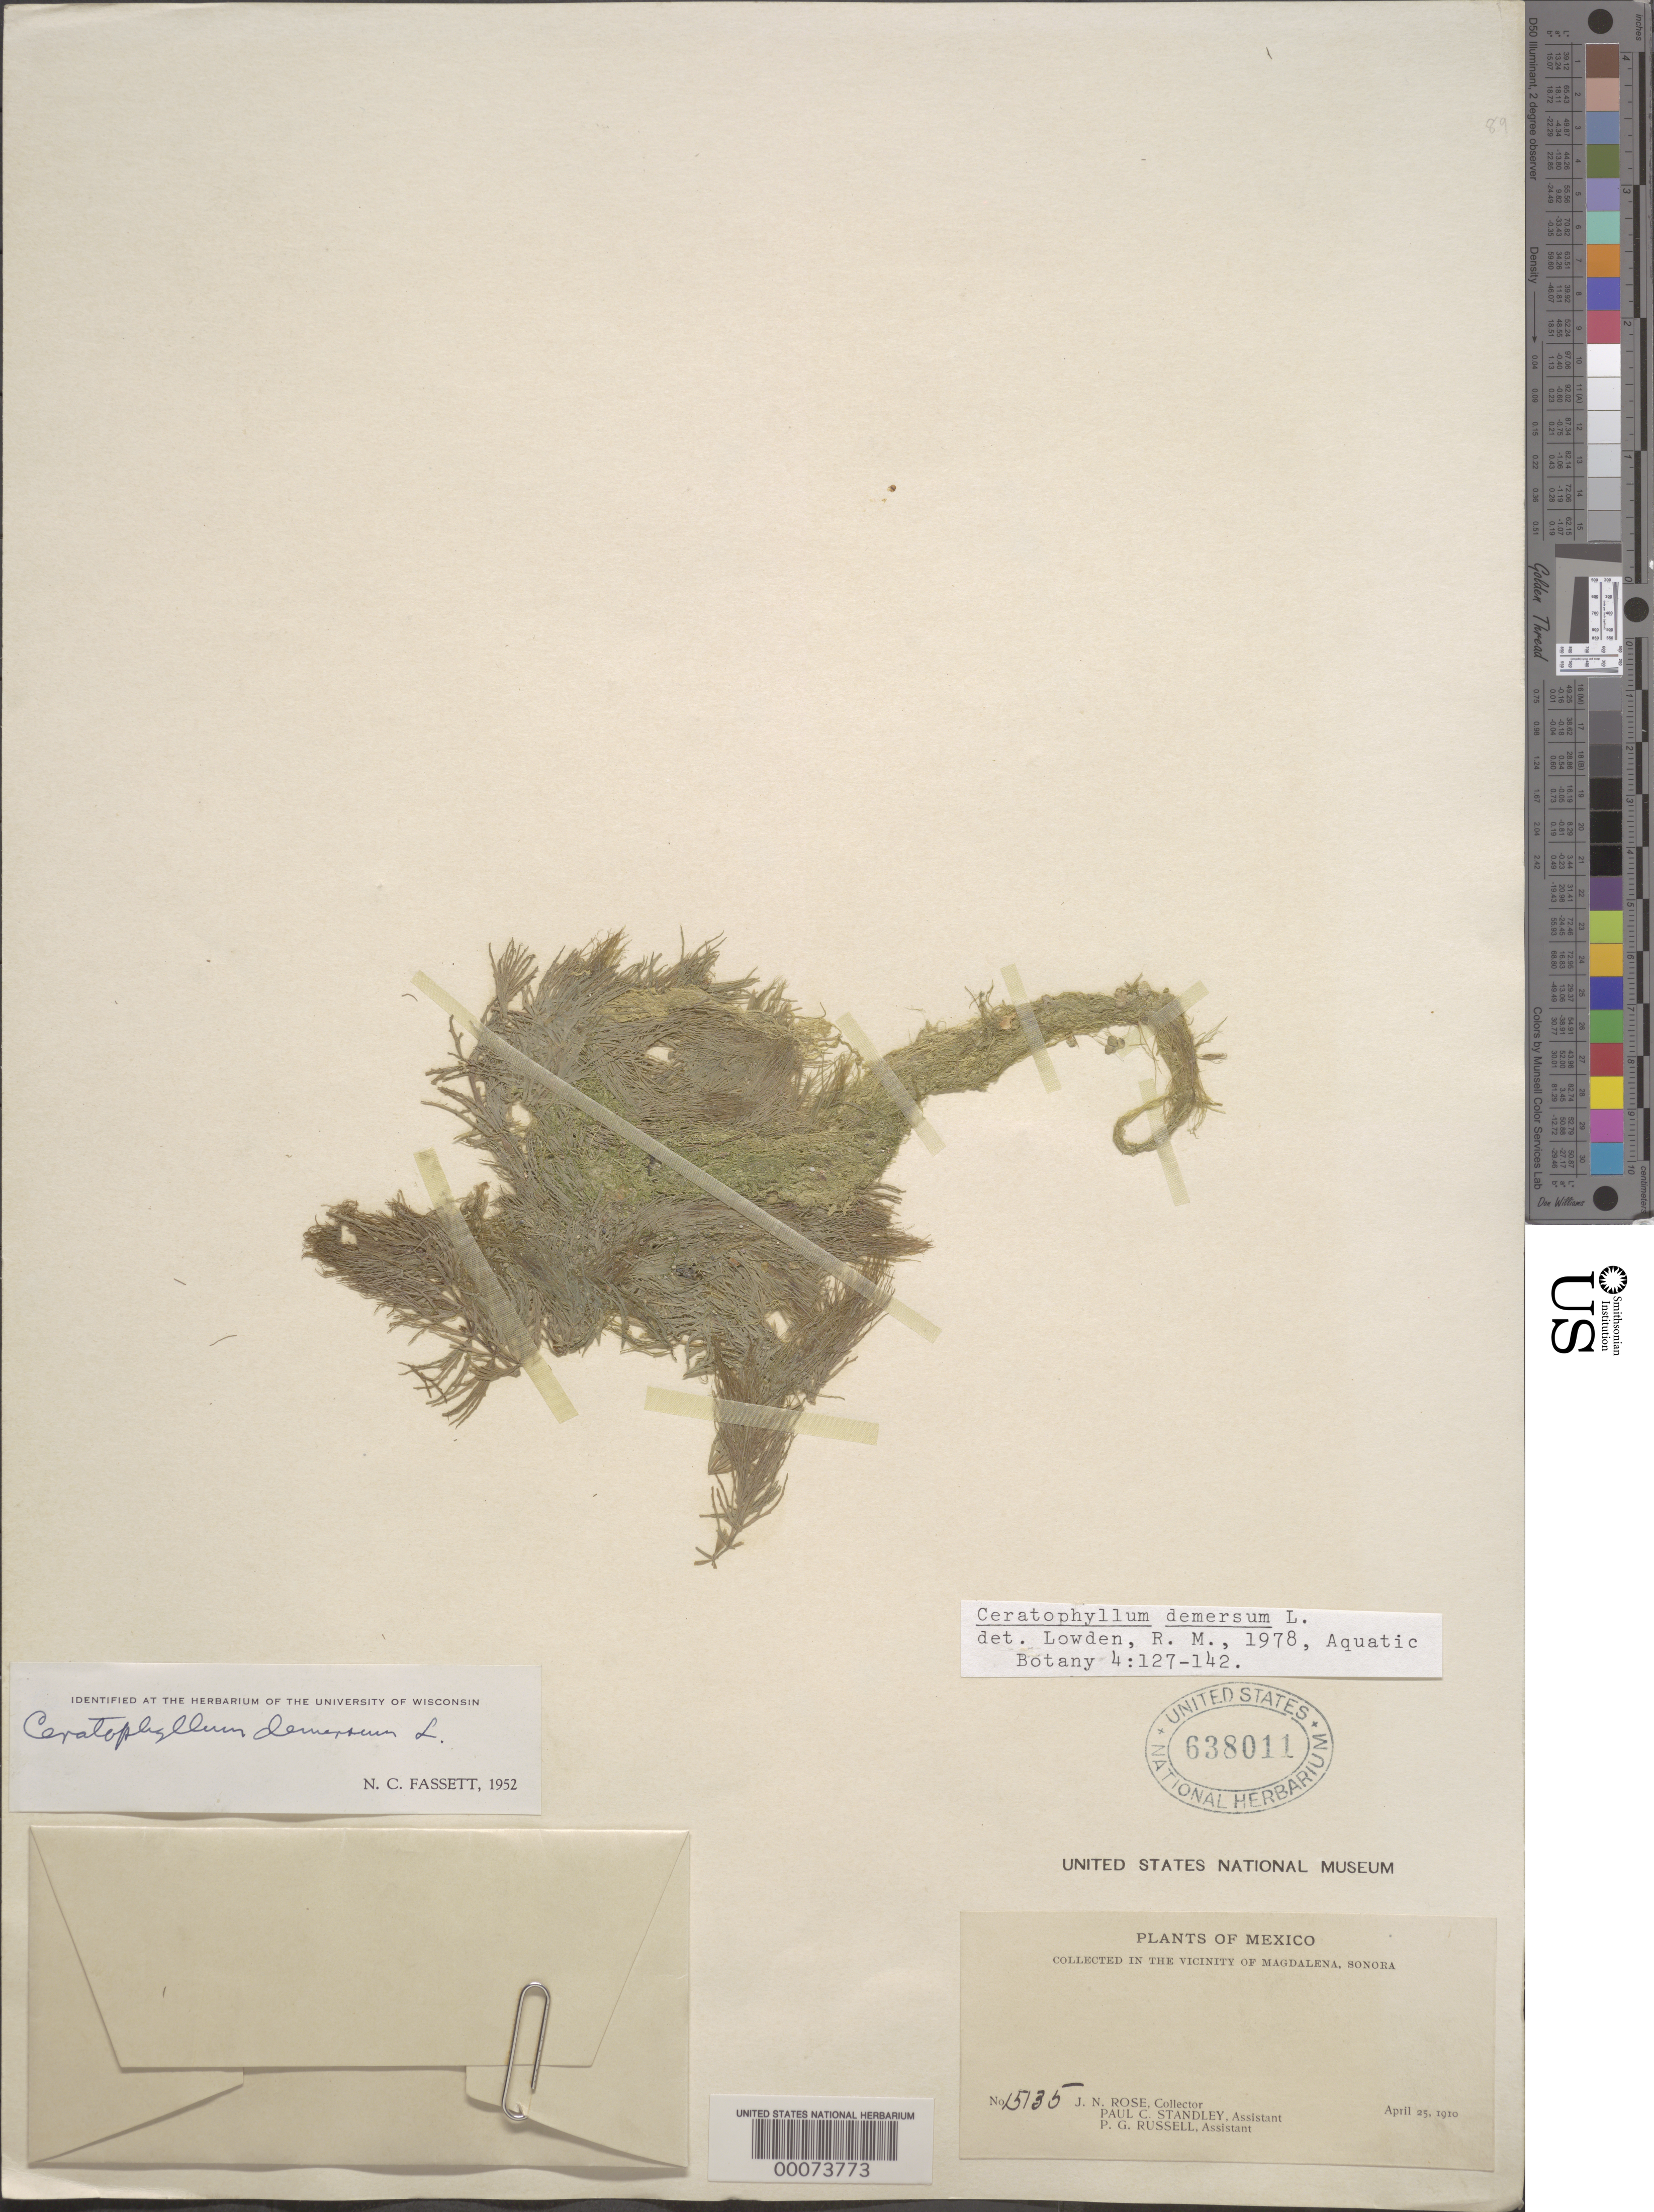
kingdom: Plantae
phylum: Tracheophyta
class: Magnoliopsida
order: Ceratophyllales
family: Ceratophyllaceae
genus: Ceratophyllum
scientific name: Ceratophyllum demersum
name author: L.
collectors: J. N. Rose, P. C. Standley & P. G. Russell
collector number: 15135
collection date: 1910-04-25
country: Mexico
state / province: Sonora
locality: In the Vicinity of Magdalena.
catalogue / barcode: US 638011